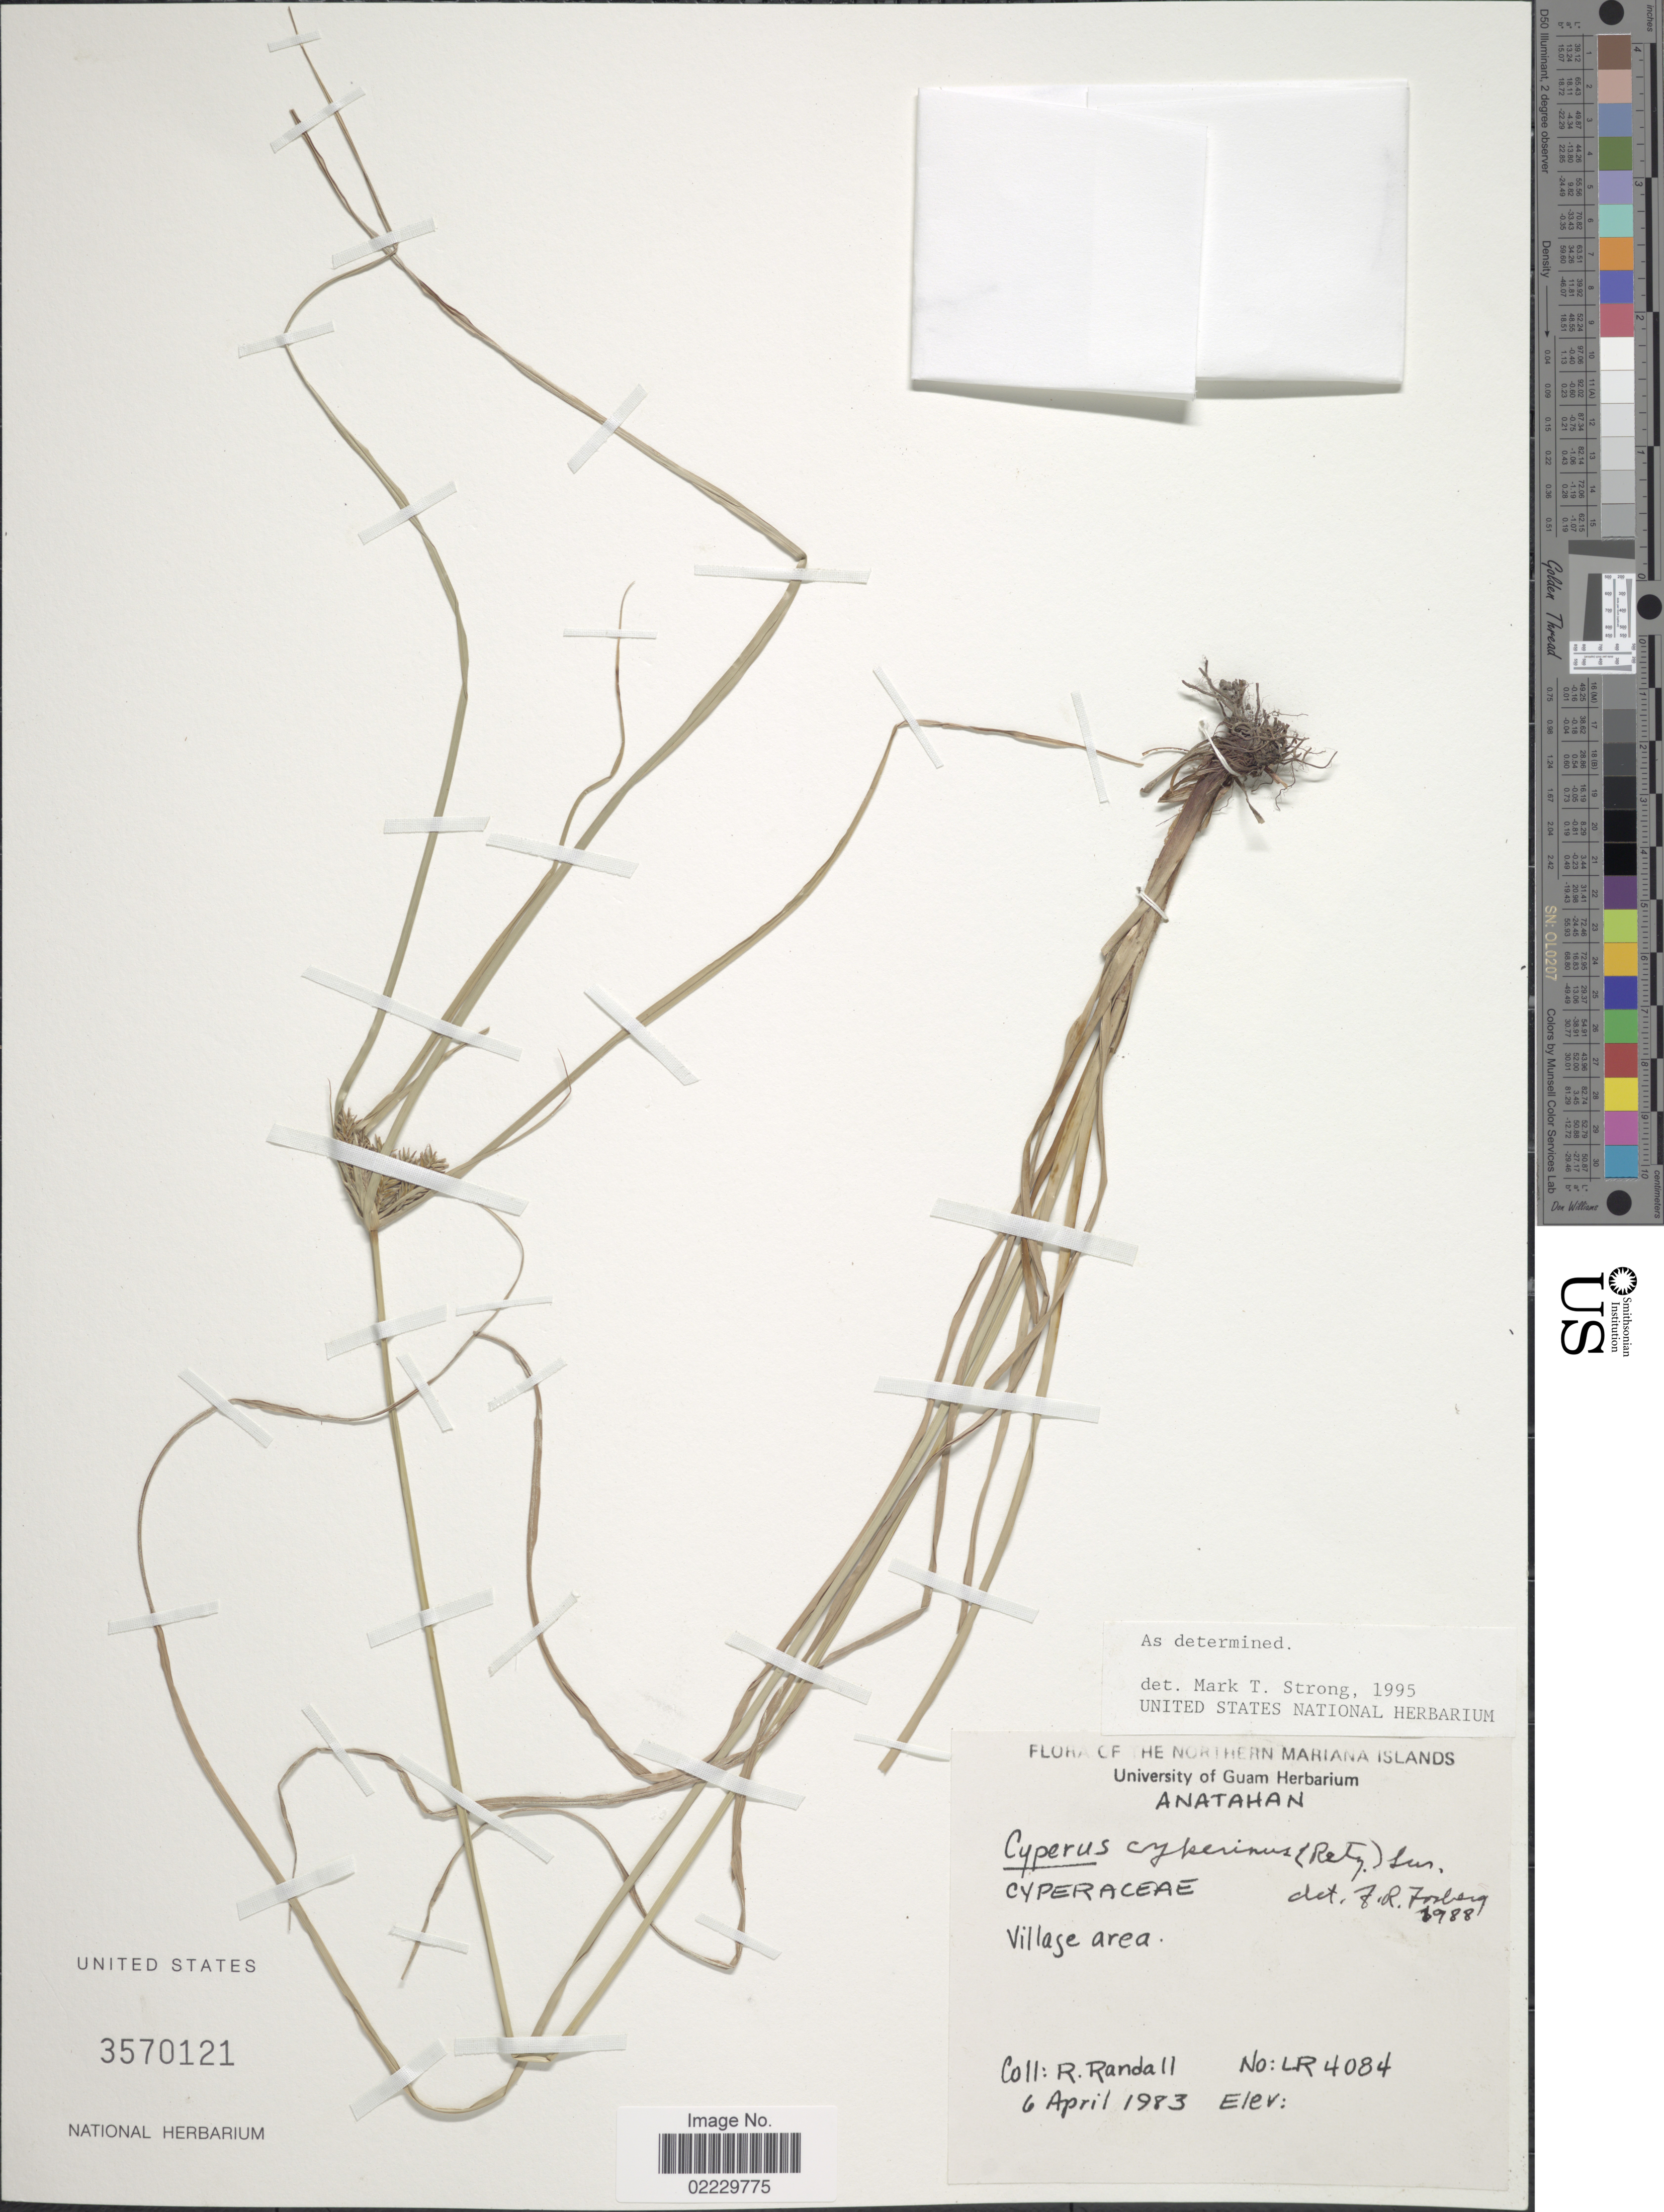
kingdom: Plantae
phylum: Tracheophyta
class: Liliopsida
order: Poales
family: Cyperaceae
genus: Cyperus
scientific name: Cyperus cyperinus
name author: (Retz.) Valck. Sur.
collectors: R. Randall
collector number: LR4084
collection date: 1983-04-06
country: Northern Mariana Islands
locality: Anatahan, Village area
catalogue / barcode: US 3570121